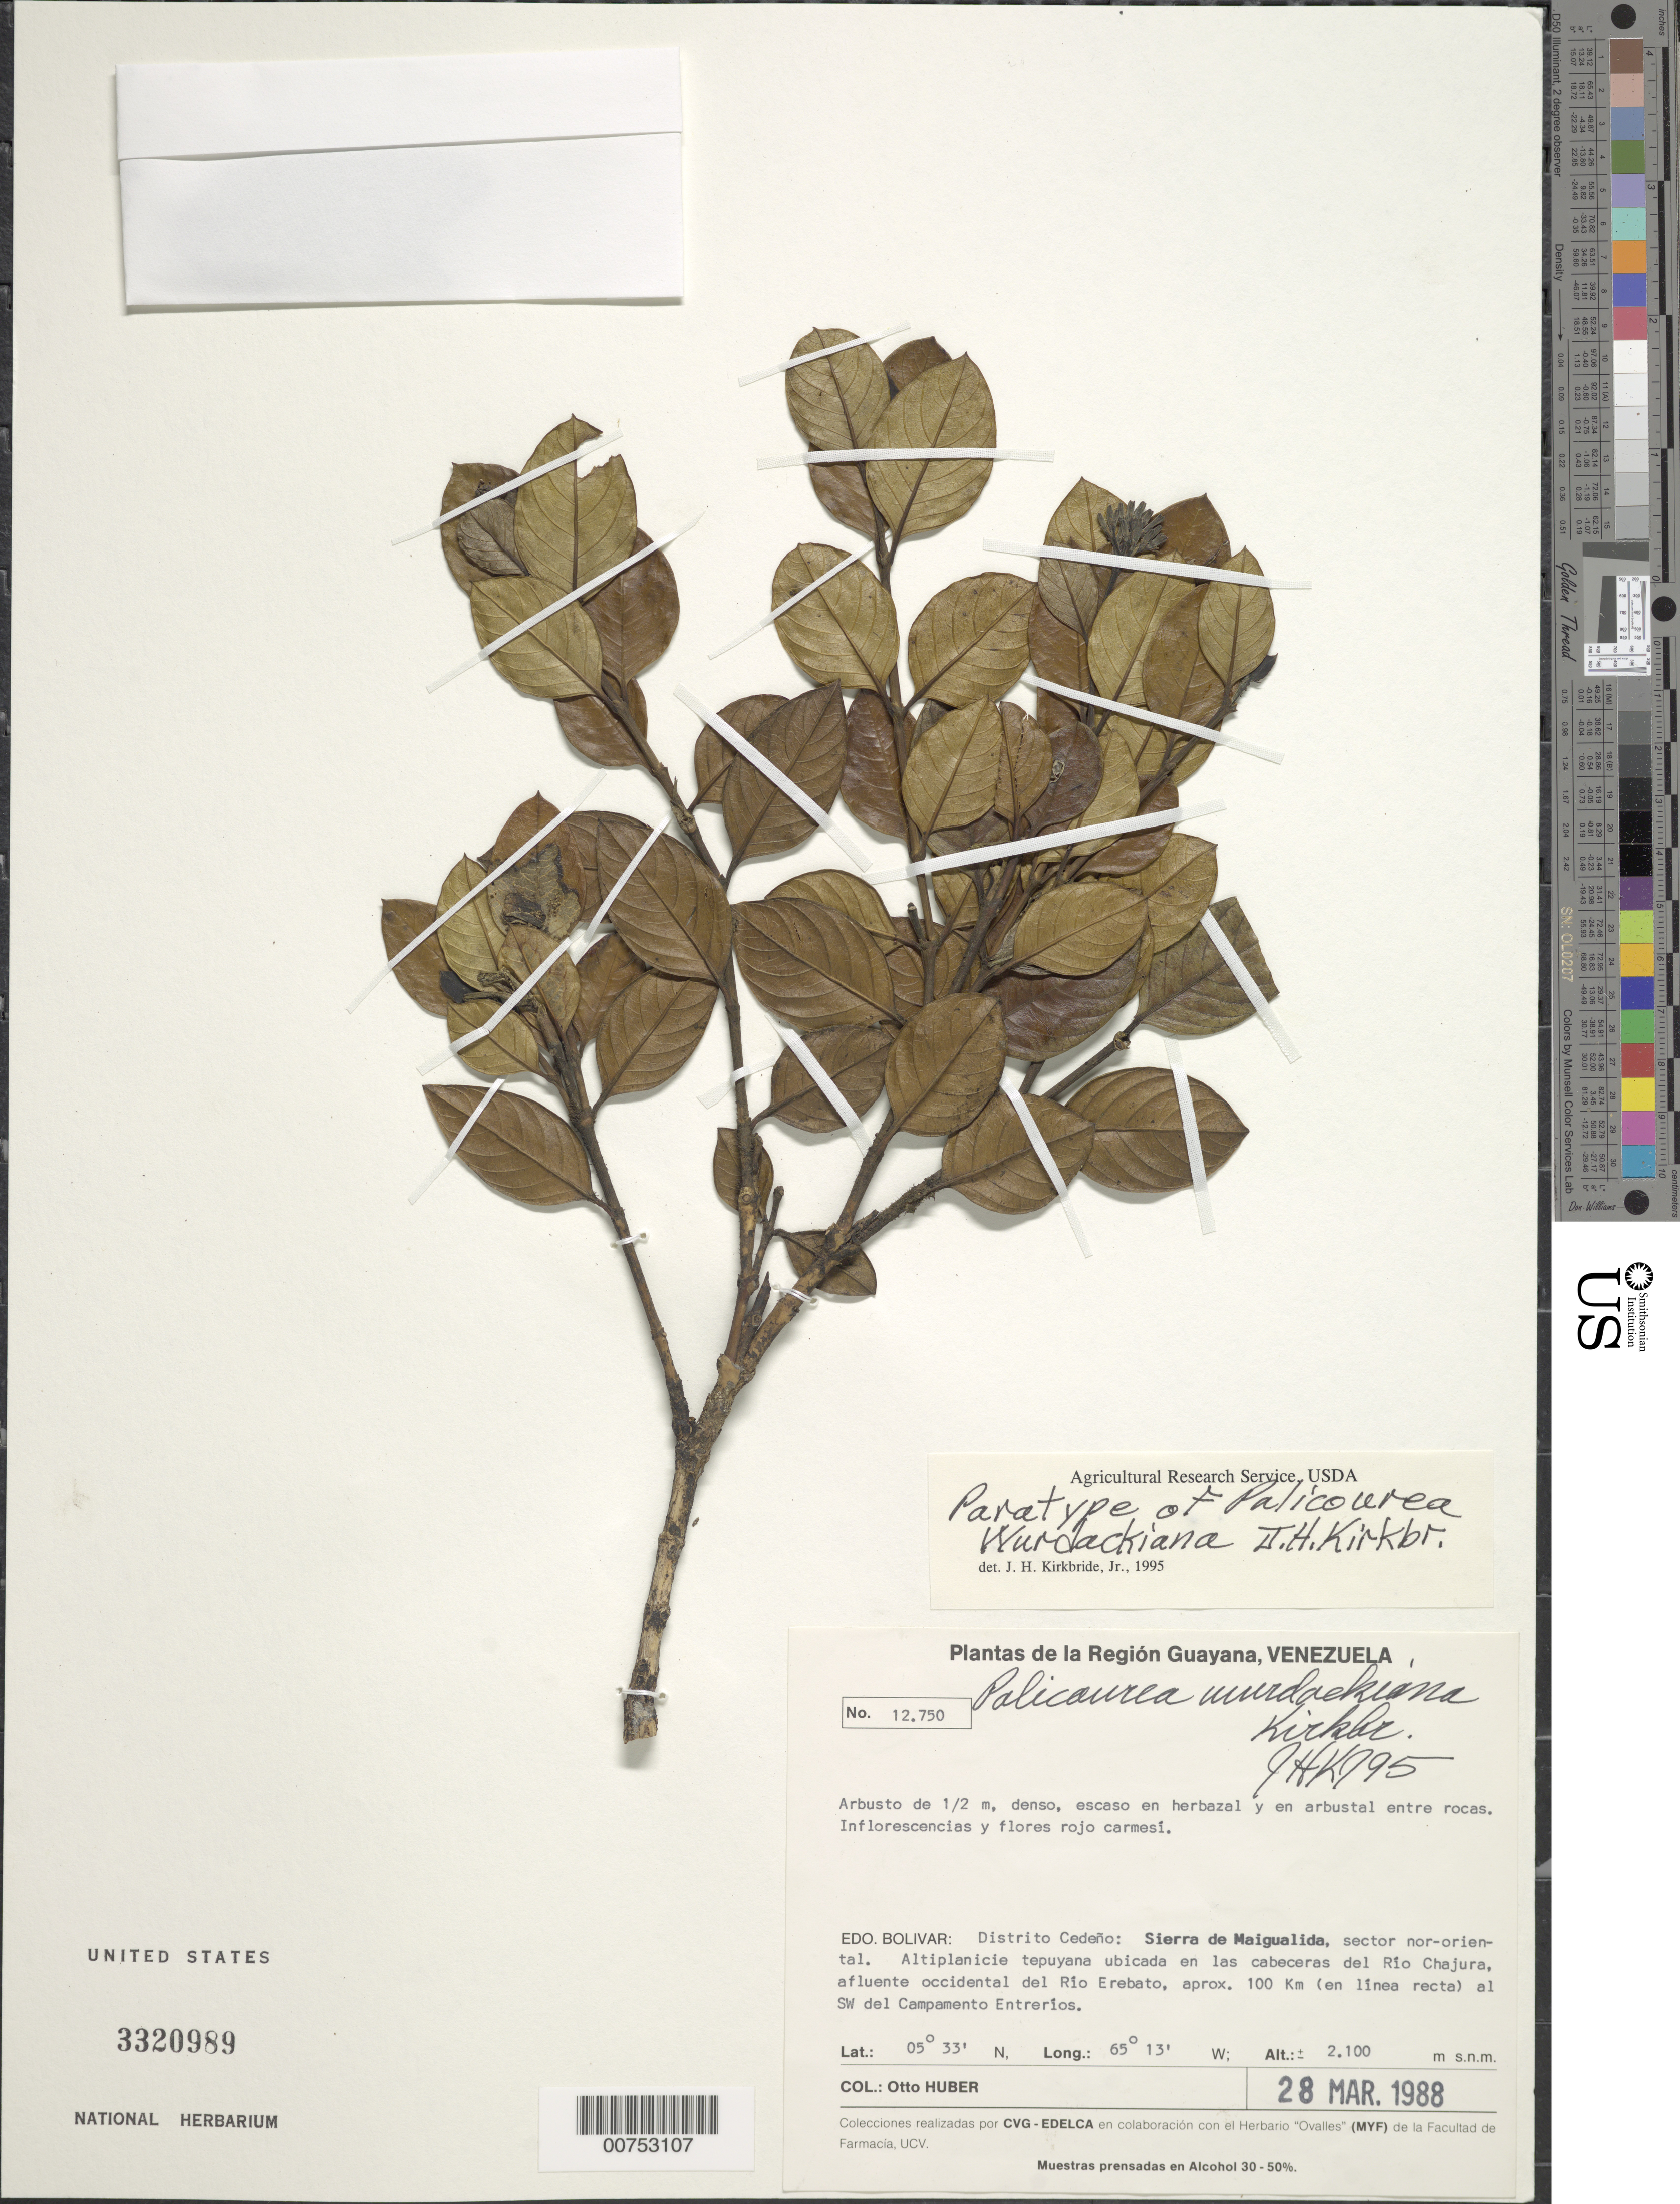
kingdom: Plantae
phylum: Tracheophyta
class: Magnoliopsida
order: Gentianales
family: Rubiaceae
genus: Palicourea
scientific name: Palicourea wurdackiana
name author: J.H. Kirkbr.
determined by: Kirkbride, J. H.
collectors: O. Huber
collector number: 12750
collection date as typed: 28-Mar-88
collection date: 1988-03-28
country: Venezuela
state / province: Bolívar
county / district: Cedeño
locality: Sierra de Maigualida, sector nor-oriental, cabeceras del Río Chajura, afluente occidental del Río Erebato, aprox. 100 km al SW del Campamento EntreRíos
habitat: Herbazal y en arbustal entre rocas; altiplanicie tepuyana ubicada en las cabeceras del rio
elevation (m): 2100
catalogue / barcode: US 3320989